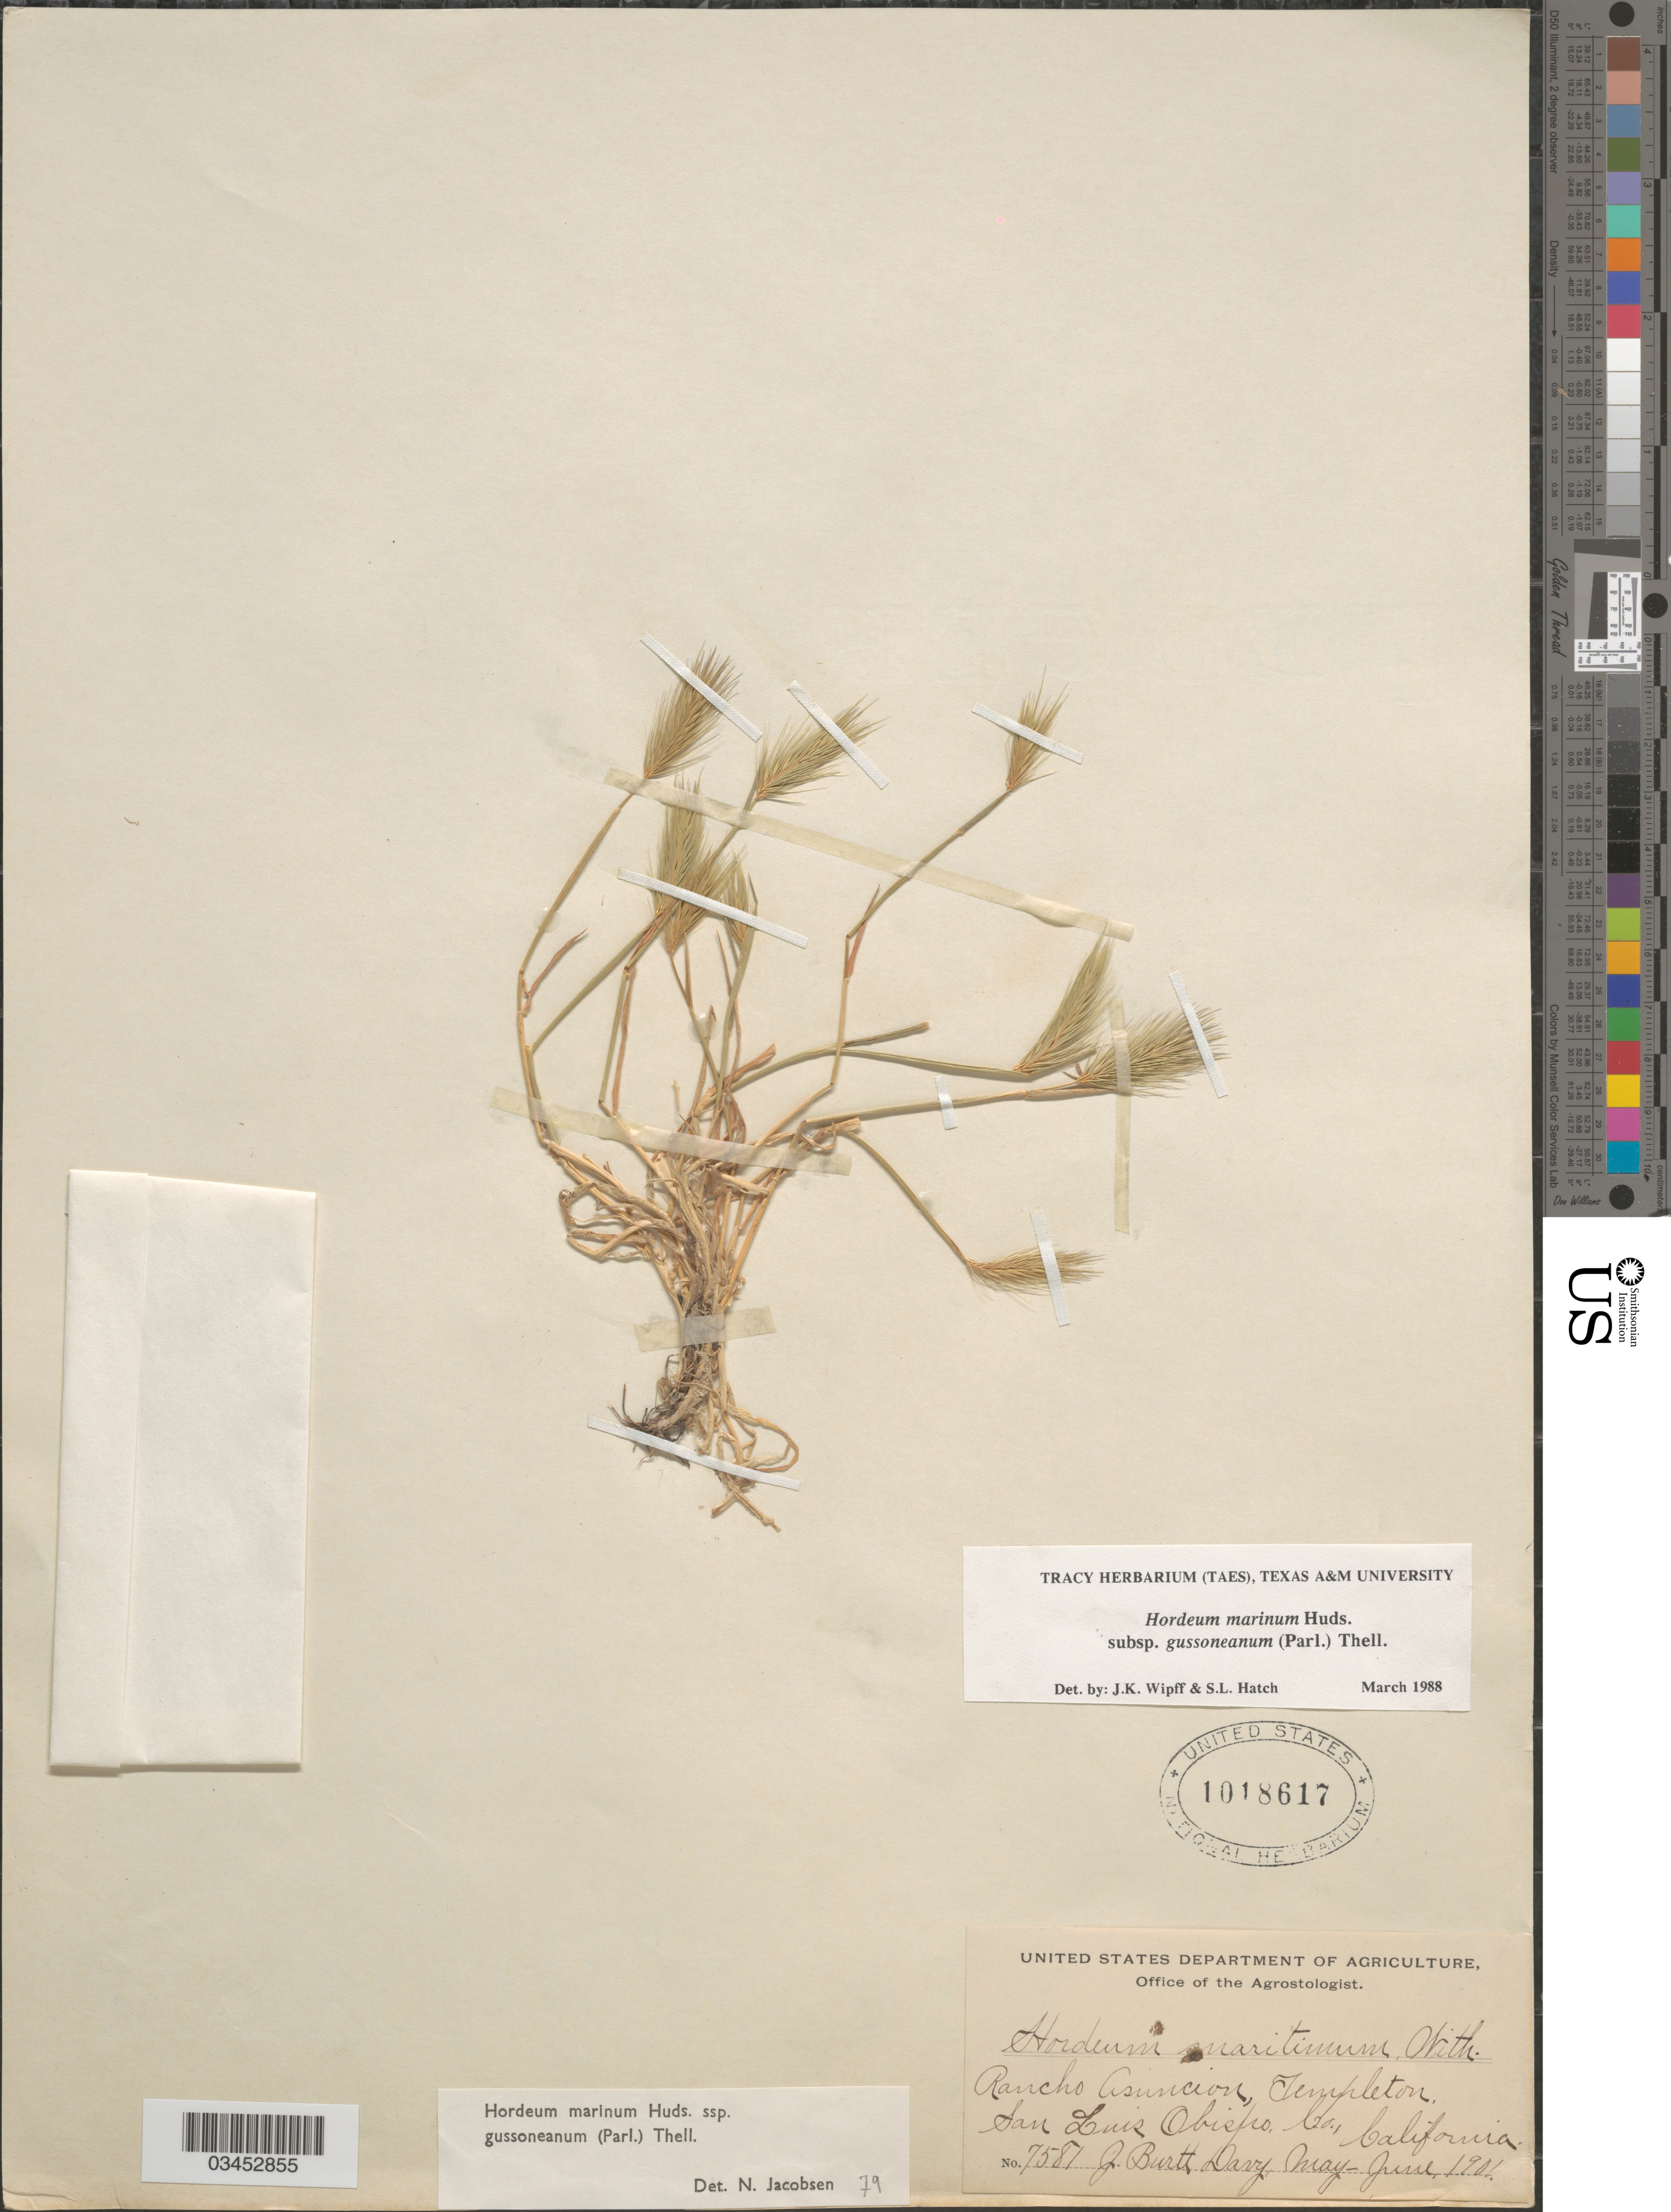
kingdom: Plantae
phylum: Tracheophyta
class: Liliopsida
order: Poales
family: Poaceae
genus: Hordeum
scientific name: Hordeum marinum subsp. gussoneanum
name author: (Parl.) Thell.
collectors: J. Burtt Davy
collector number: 7581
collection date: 1901-05/1901-06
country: United States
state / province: California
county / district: San Luis Obispo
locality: Rancho Asuncion, Templeton. San Luis Obispo Co.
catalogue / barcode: US 1018617